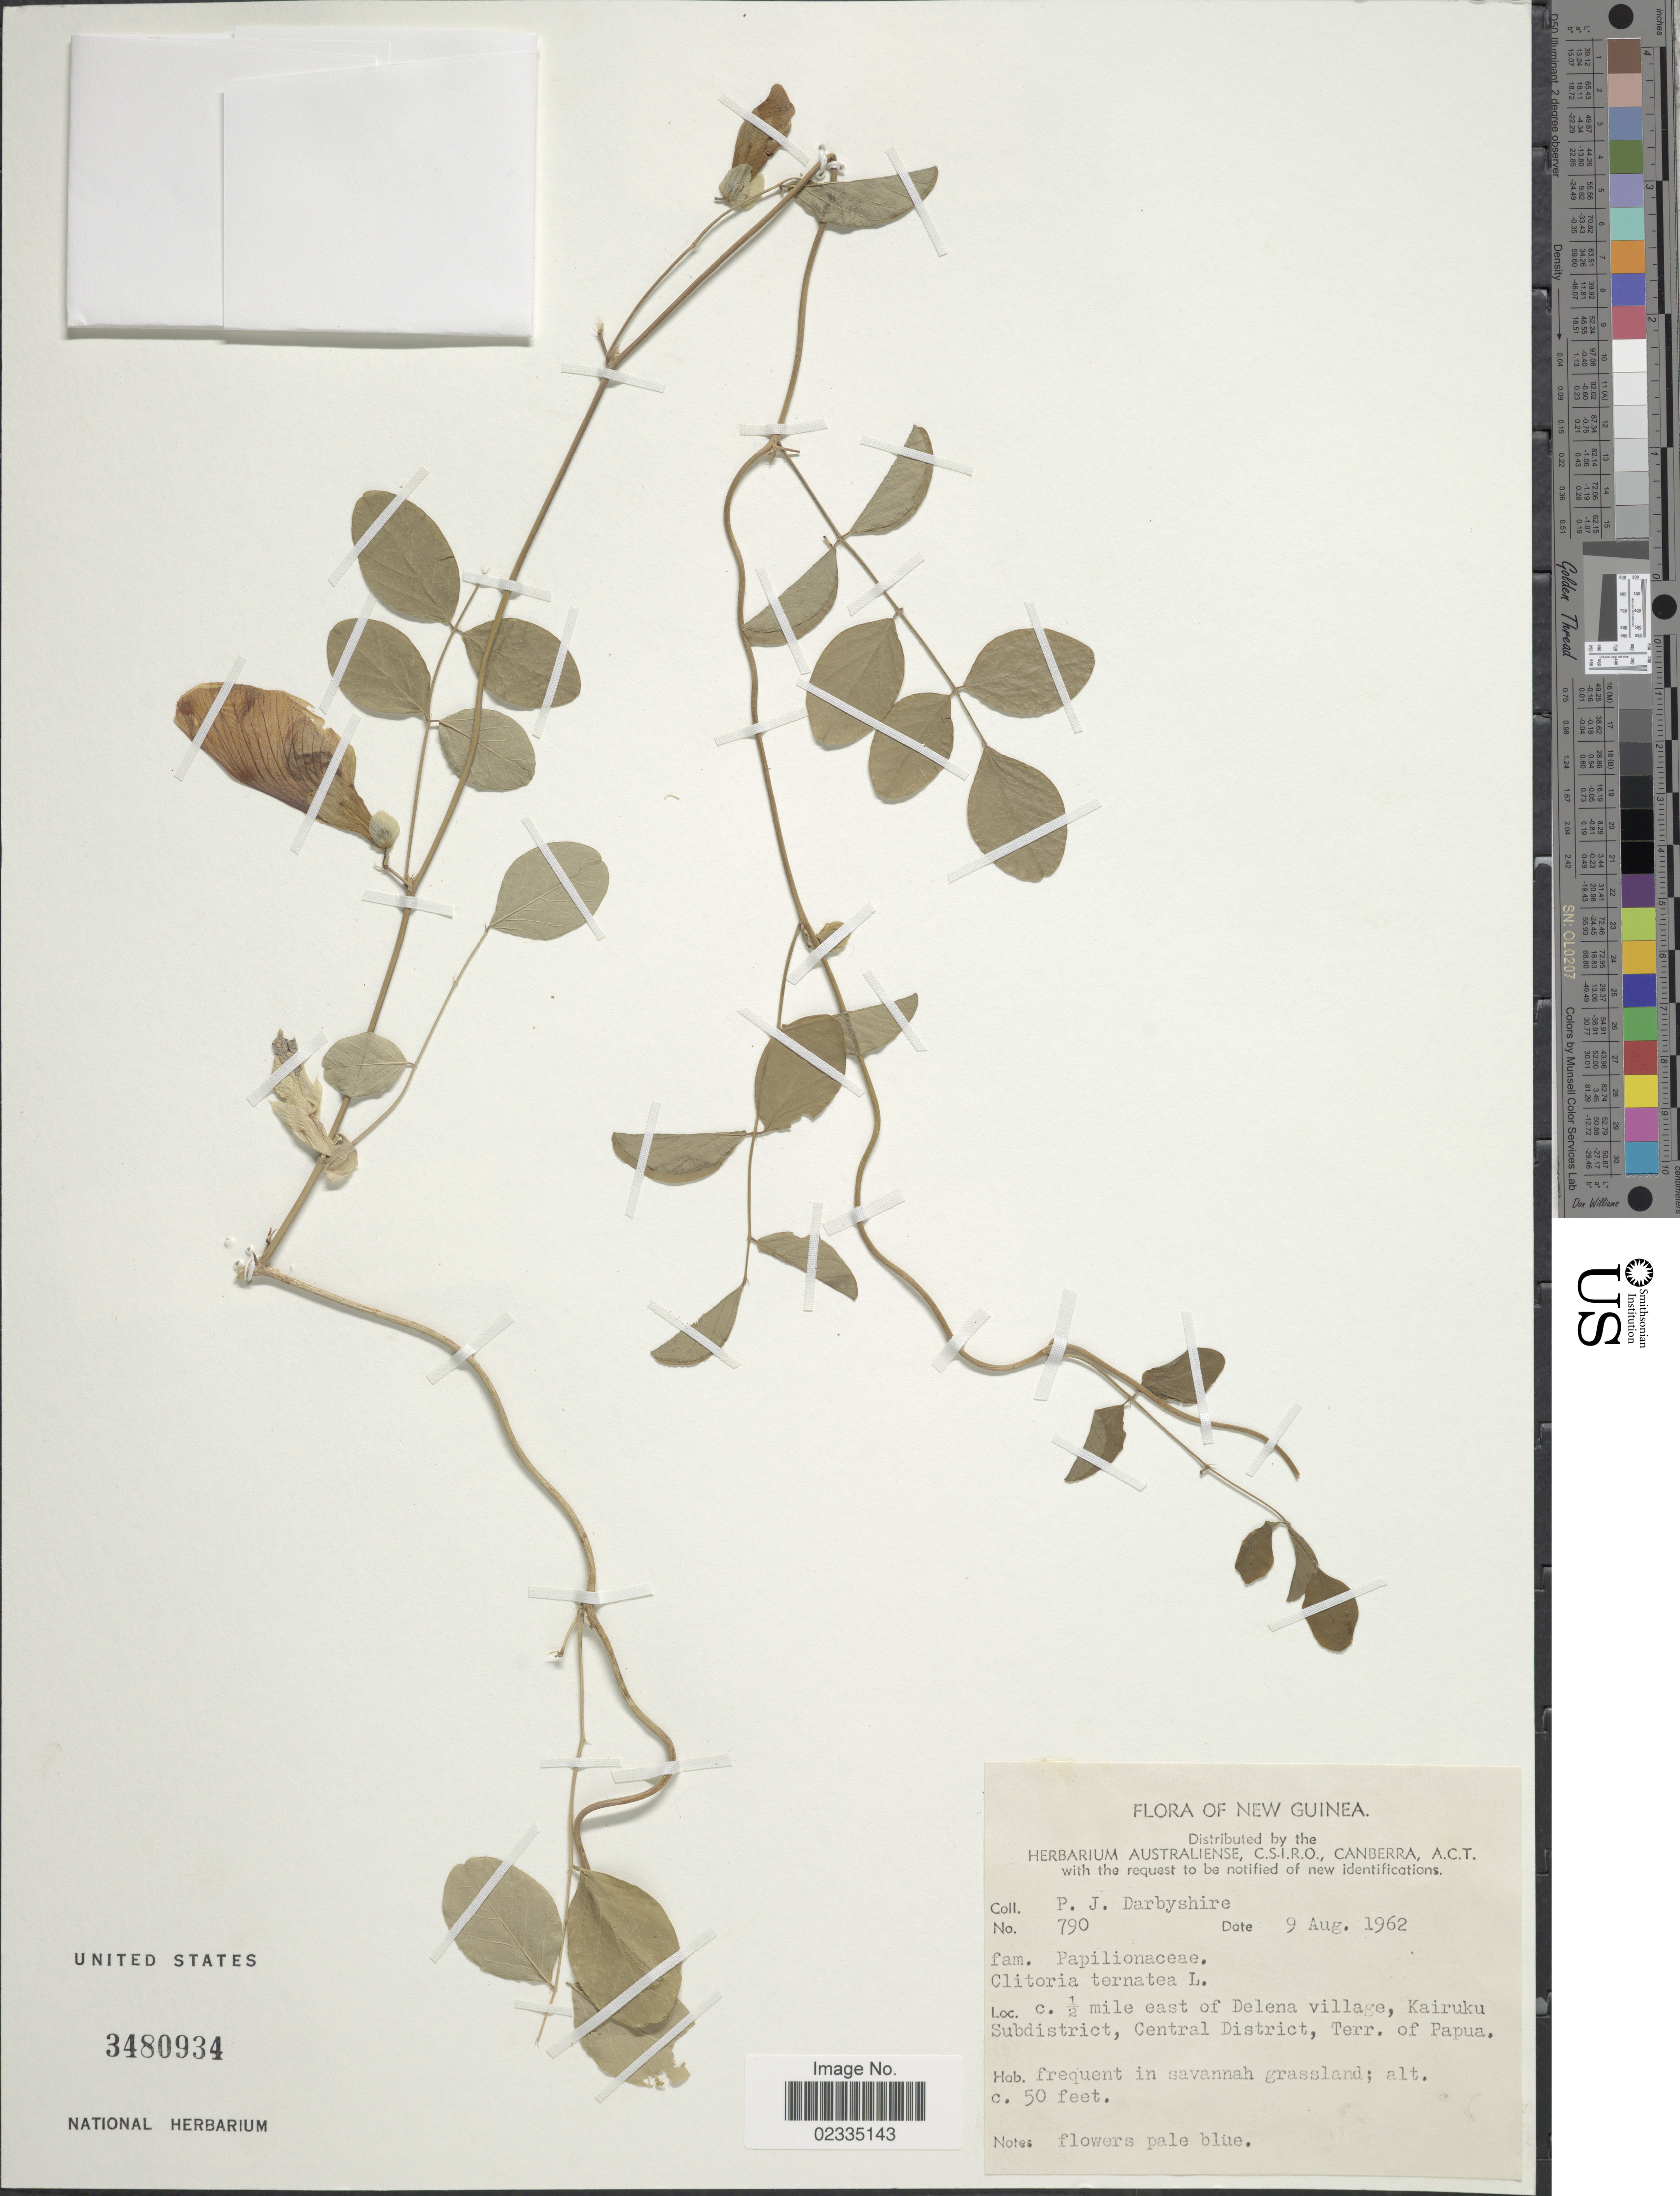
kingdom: Plantae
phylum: Tracheophyta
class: Magnoliopsida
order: Fabales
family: Fabaceae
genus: Clitoria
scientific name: Clitoria ternatea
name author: L.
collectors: P. Darbyshire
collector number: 790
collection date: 1962-08-09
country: Papua New Guinea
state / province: Central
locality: New Guinea, c. ½ mile east of Delena village, Kairuku Subdistrict, Central District, terr. Papua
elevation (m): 15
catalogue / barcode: US 3480934